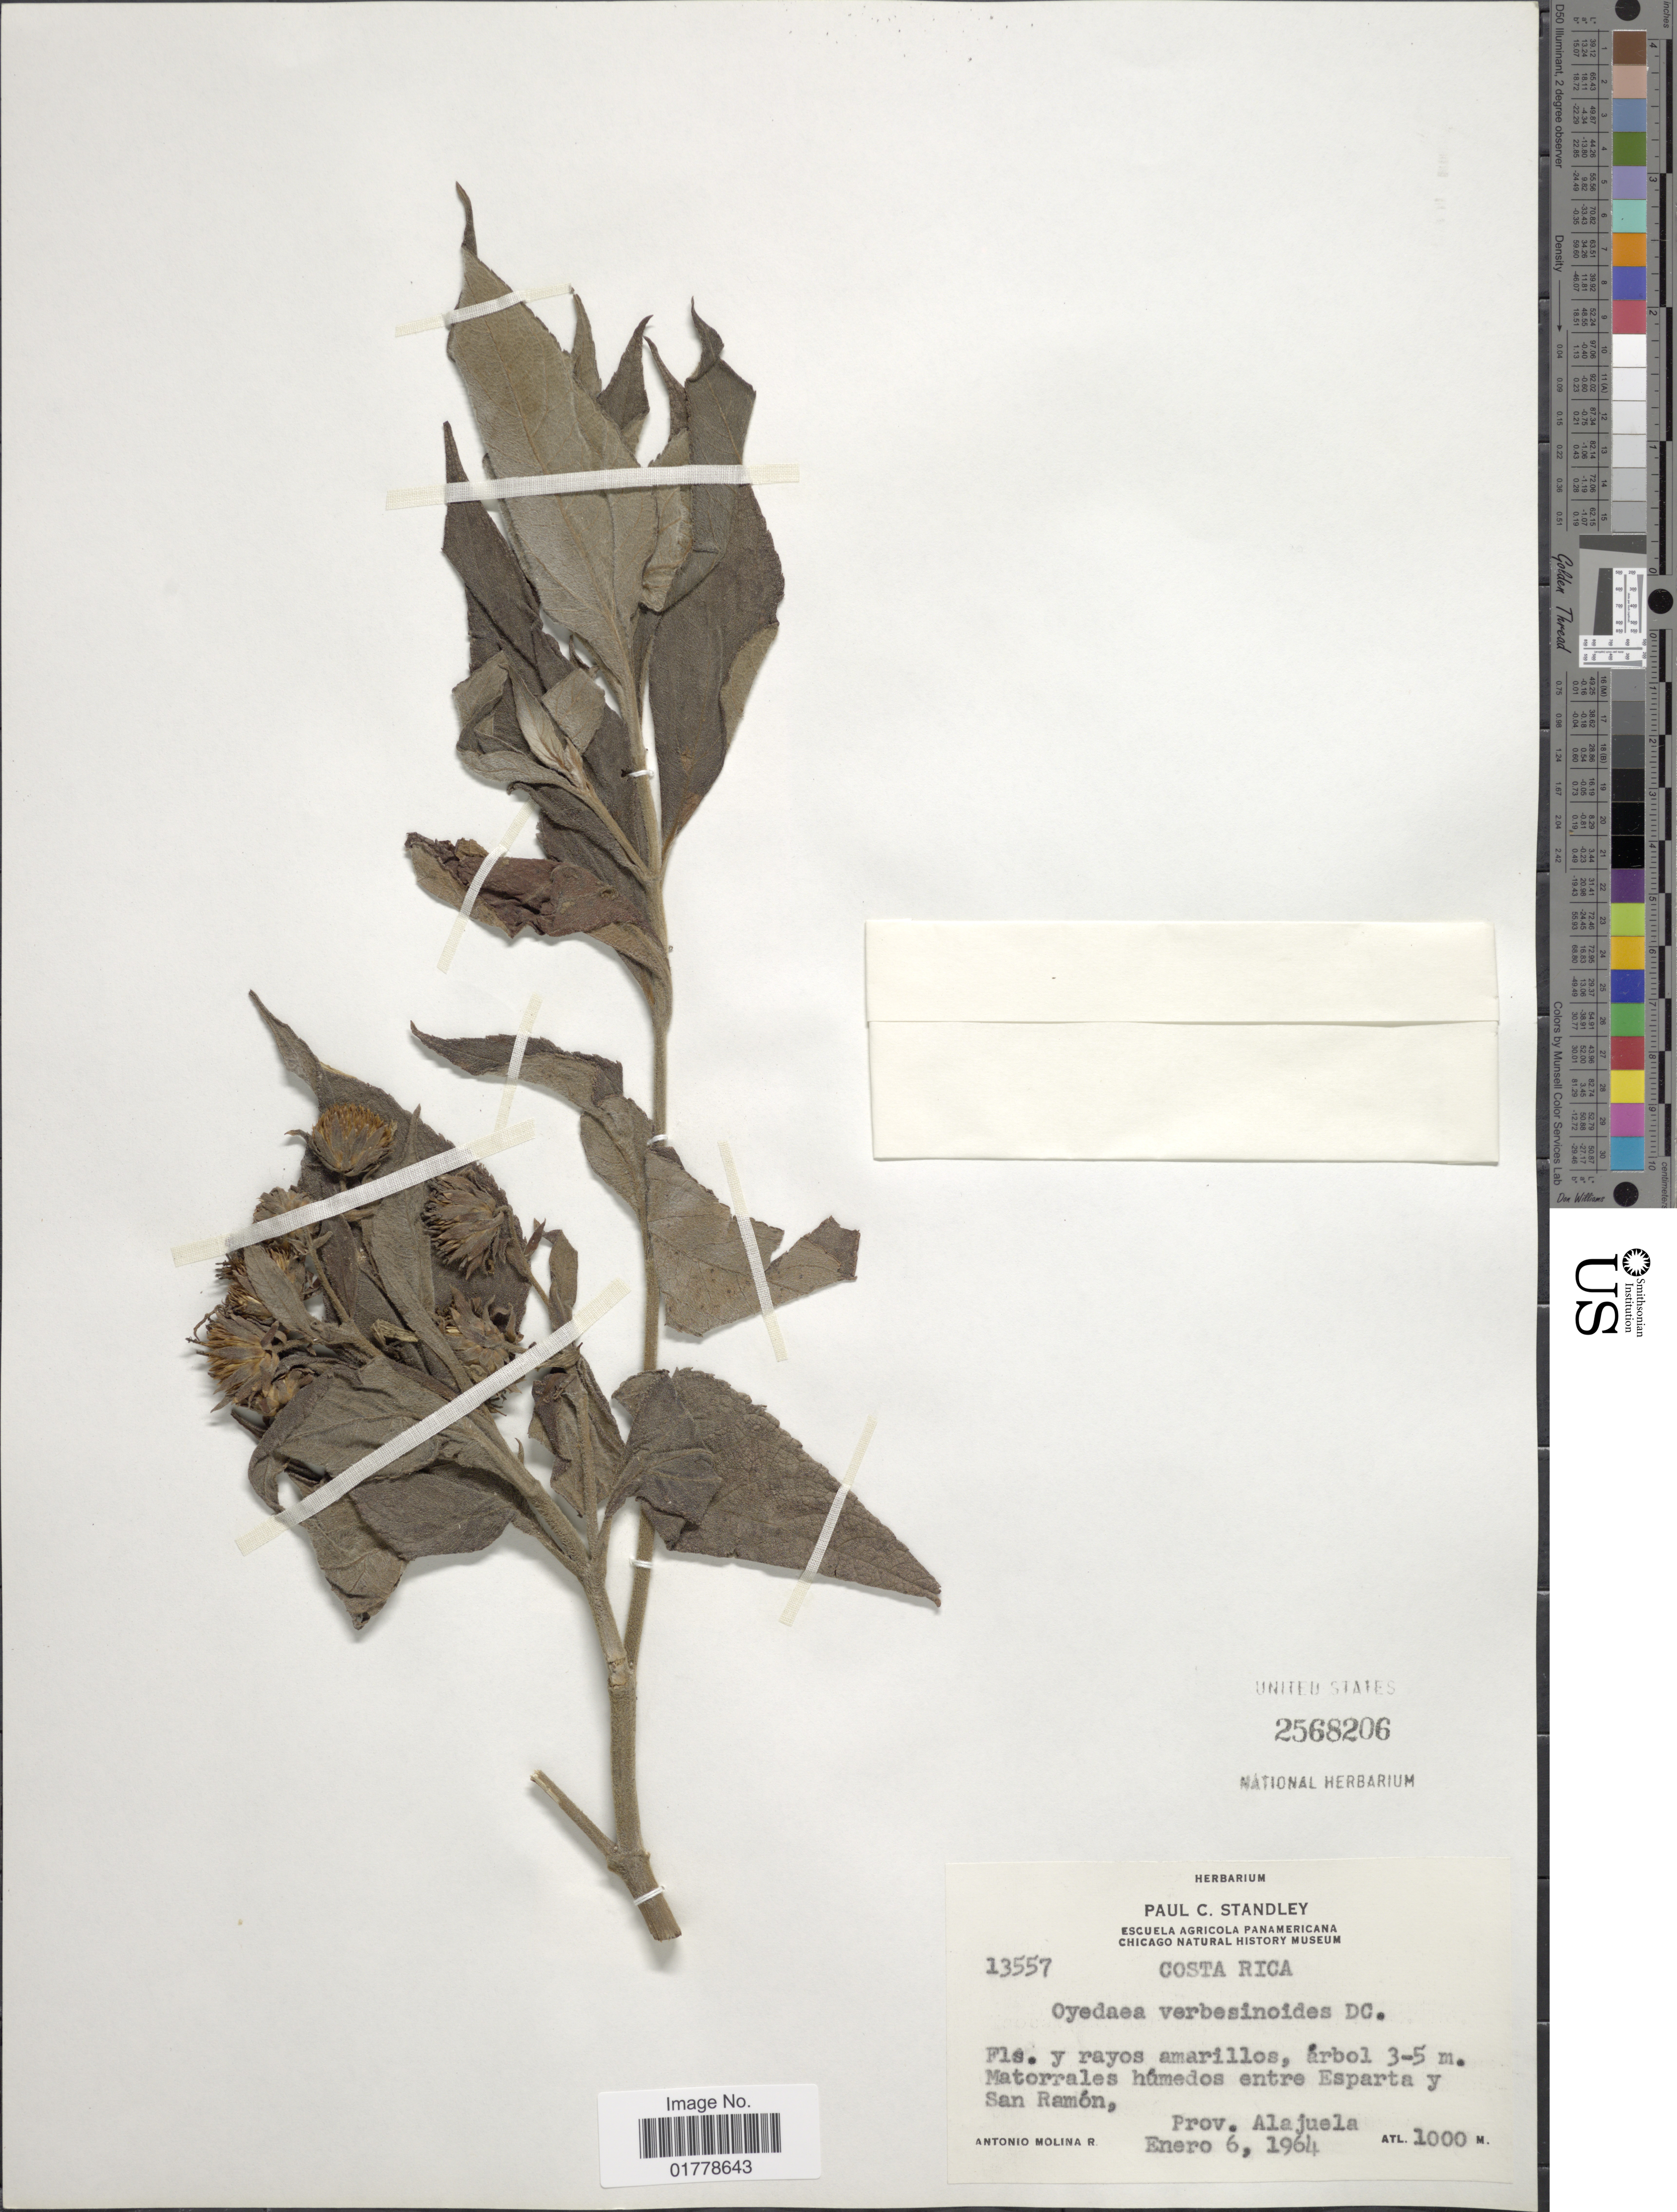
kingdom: Plantae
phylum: Tracheophyta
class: Magnoliopsida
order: Asterales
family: Asteraceae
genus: Oyedaea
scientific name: Oyedaea verbesinoides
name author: DC.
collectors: A. Molina R.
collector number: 13557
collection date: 1964-01-06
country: Costa Rica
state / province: Alajuela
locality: Matorrales húmedos entre Esparta y San Ramón, Prov. Alajuela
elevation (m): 1000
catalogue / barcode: US 2568206